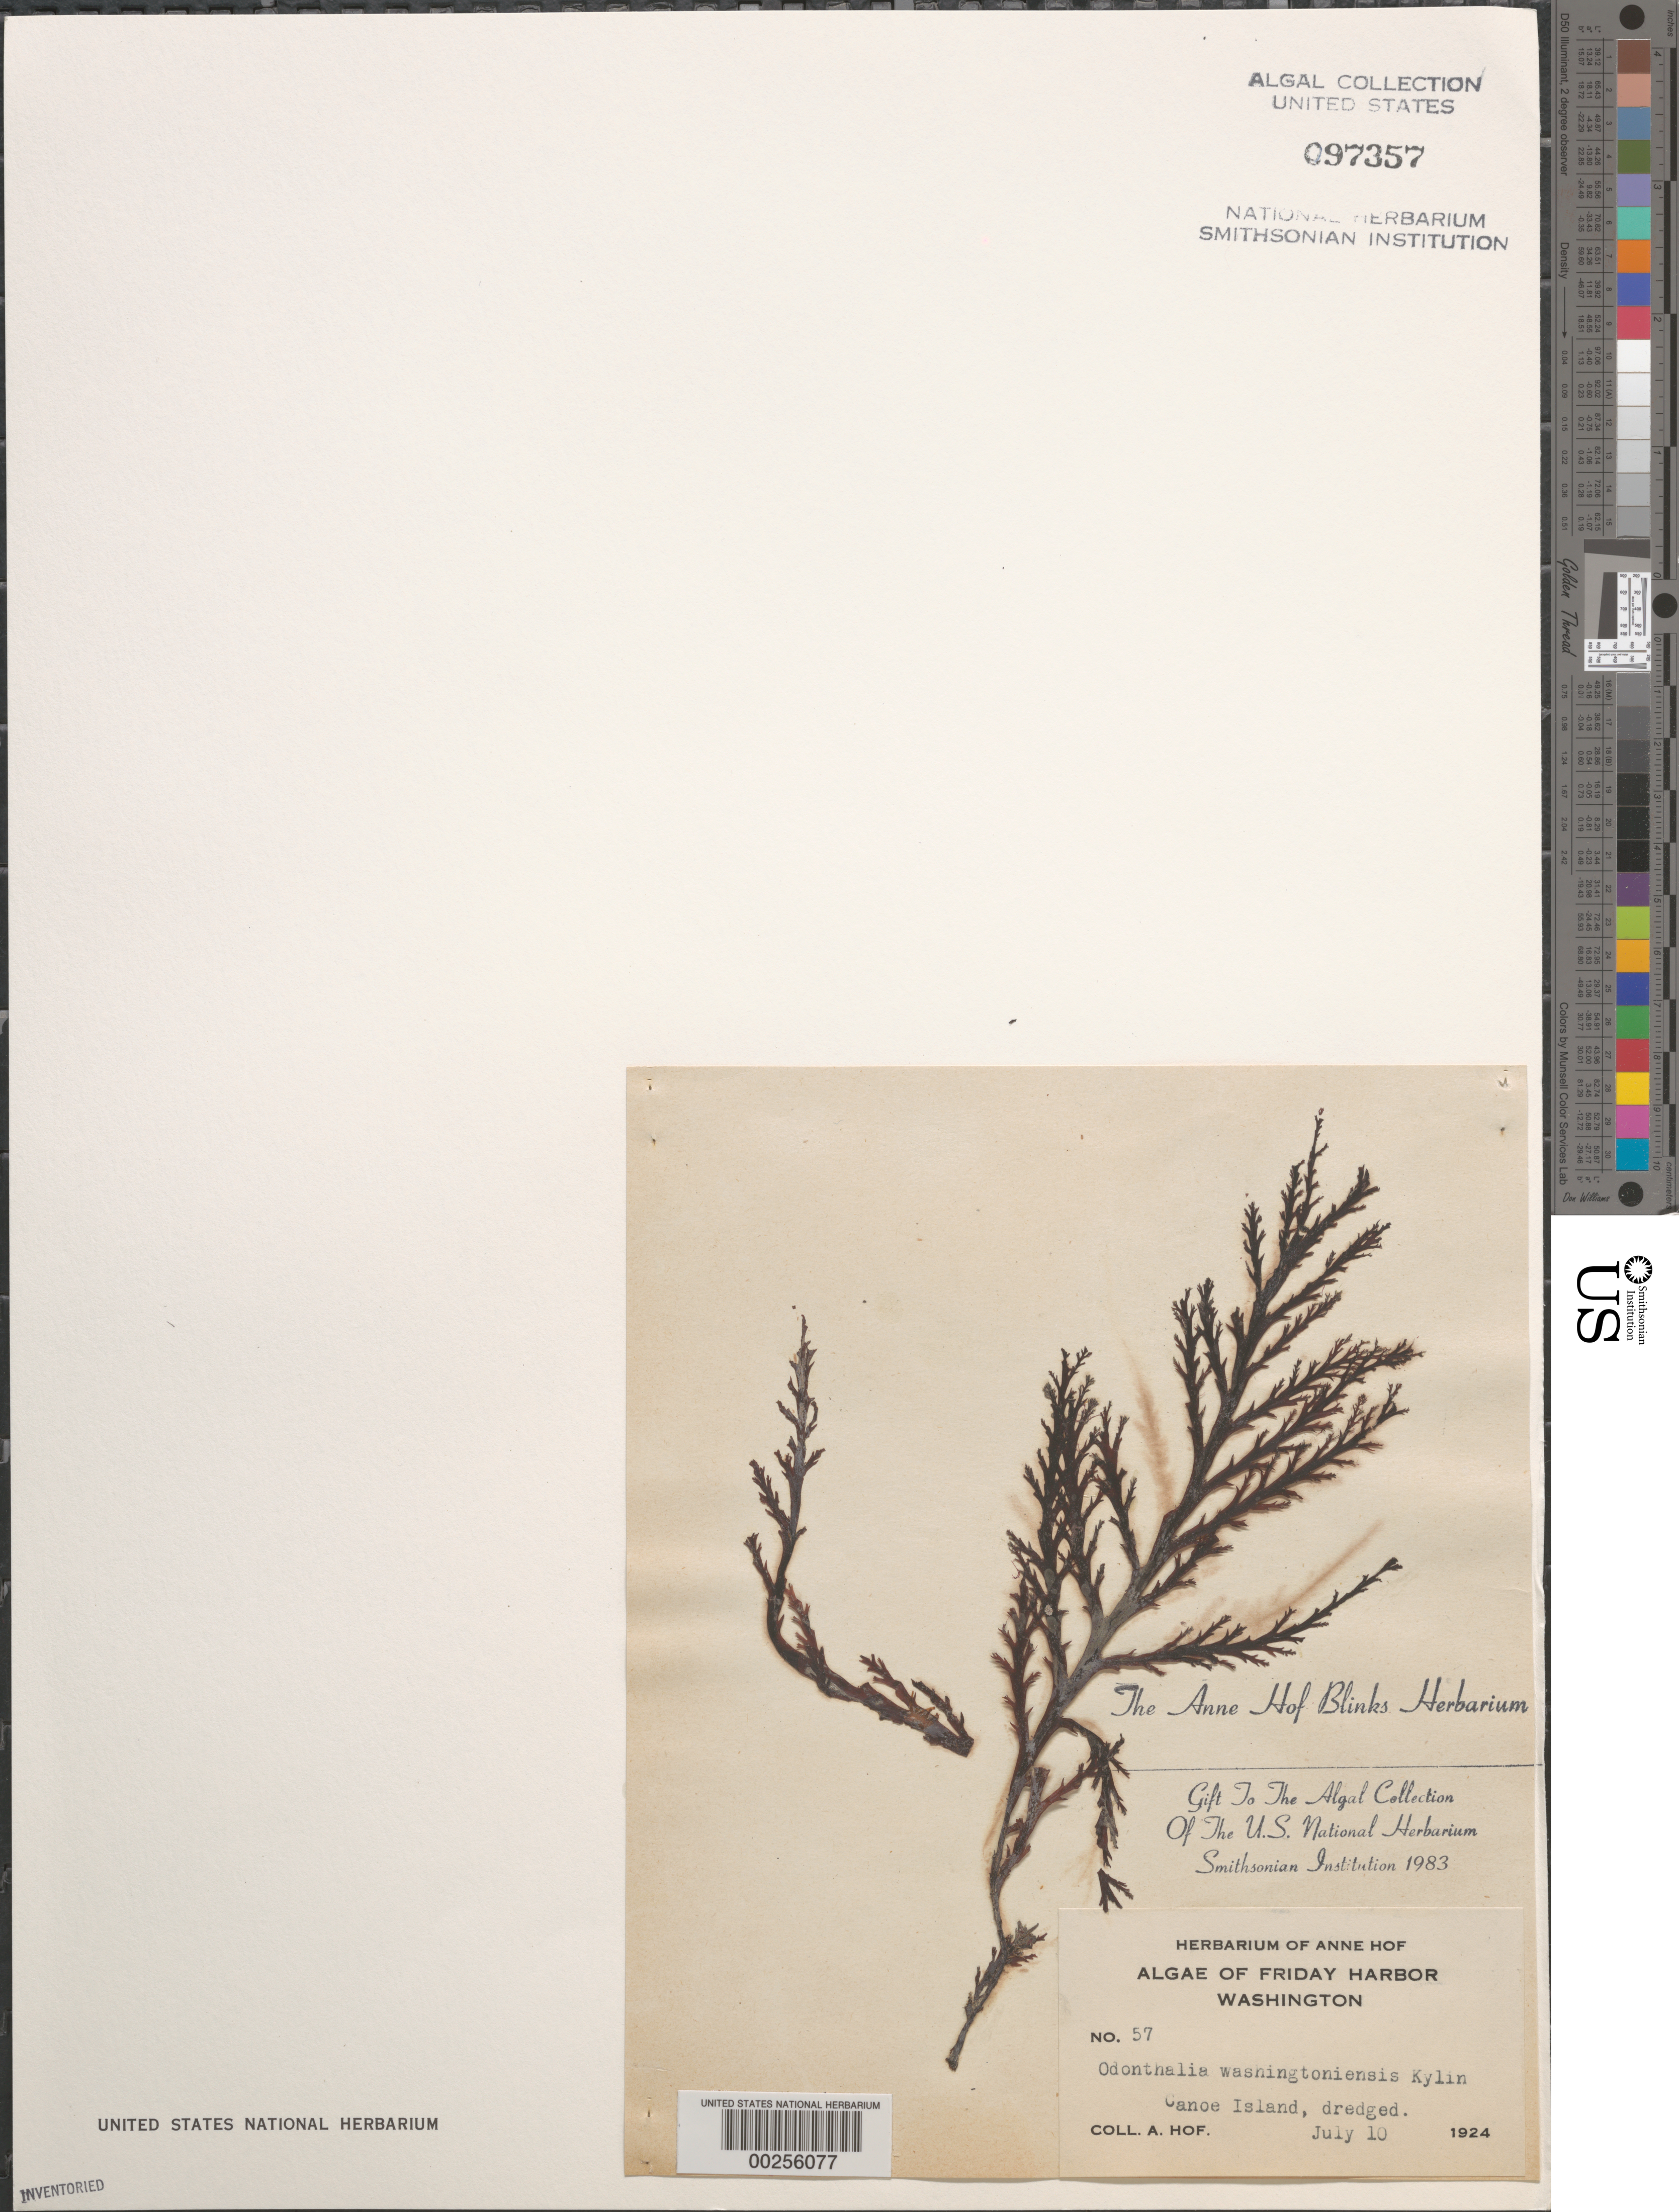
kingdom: Plantae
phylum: Rhodophyta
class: Florideophyceae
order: Ceramiales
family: Rhodomelaceae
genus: Odonthalia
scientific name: Odonthalia washingtoniensis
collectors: A. Blinks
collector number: AHB 57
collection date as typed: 10 Jul 1924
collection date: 1924-07-10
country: United States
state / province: Washington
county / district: San Juan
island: Canoe Island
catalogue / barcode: US 97357